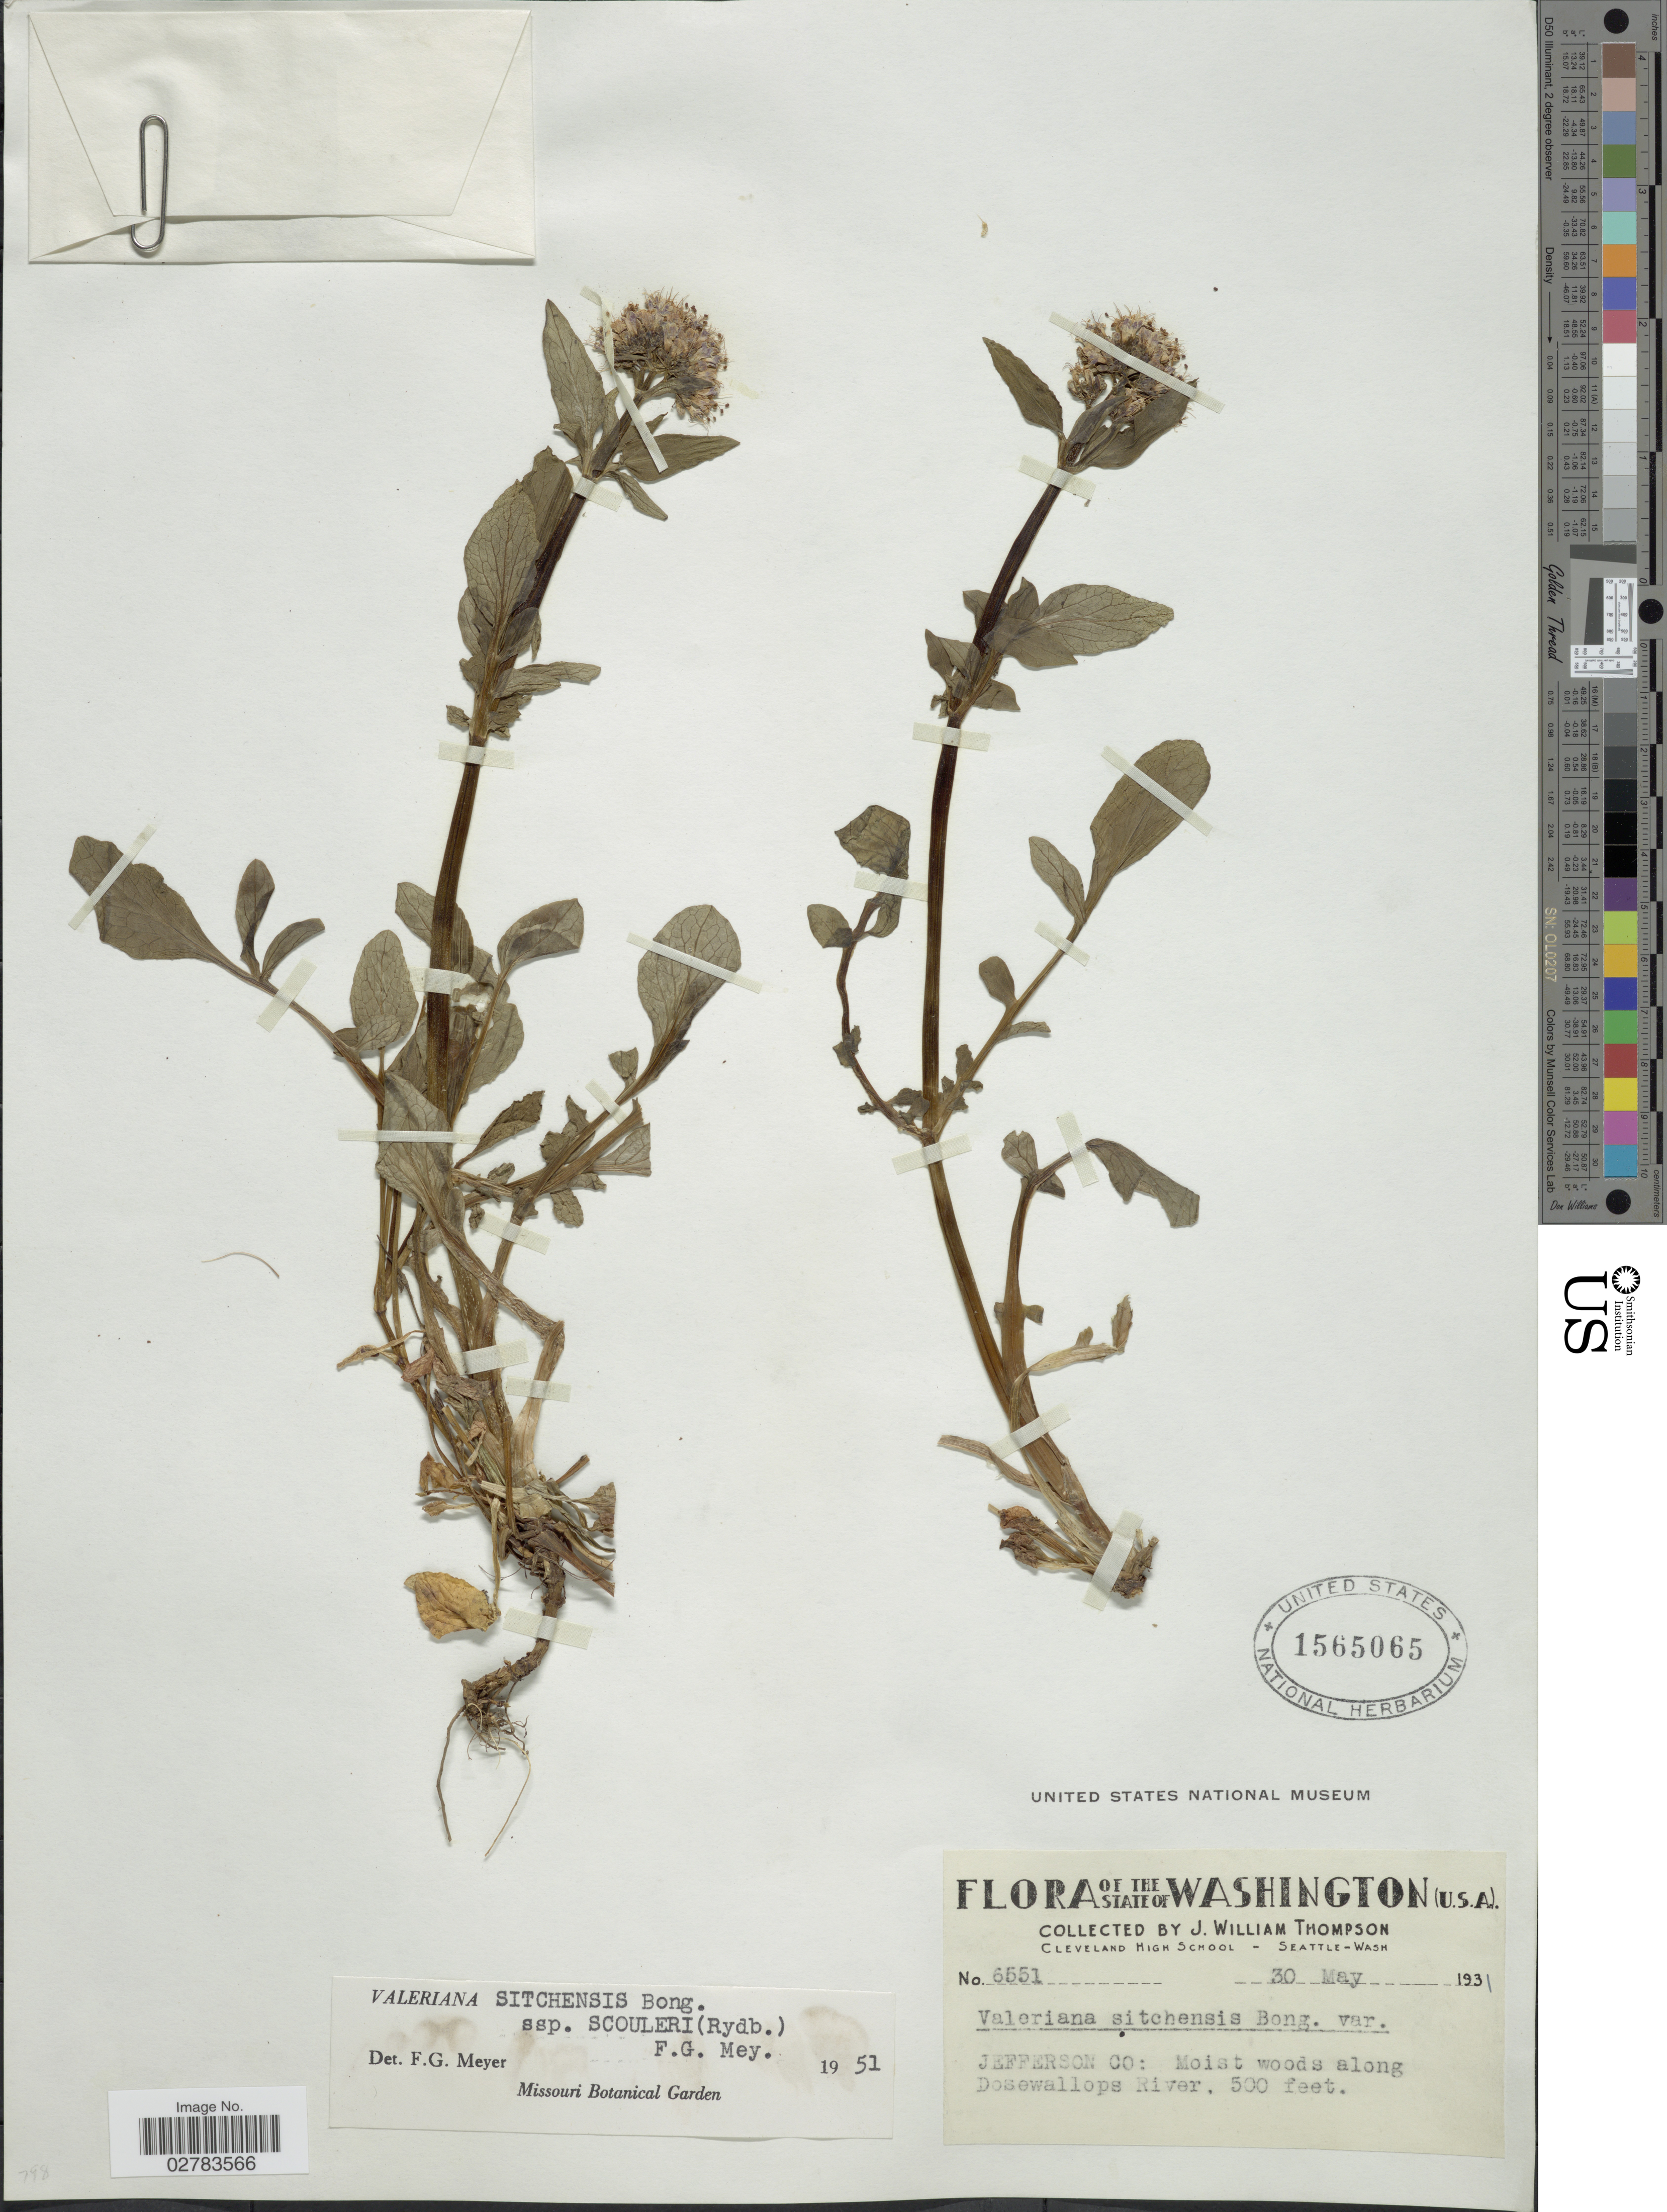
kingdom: Plantae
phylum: Tracheophyta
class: Magnoliopsida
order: Dipsacales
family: Caprifoliaceae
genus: Valeriana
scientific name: Valeriana sitchensis subsp. scouleri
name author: (Rydb.) F.G. Mey.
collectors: J. W. Thompson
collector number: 6551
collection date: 1931-05-30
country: United States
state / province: Washington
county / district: Jefferson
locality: Jefferson Co: Moist woods along Dosewallops River.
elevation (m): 152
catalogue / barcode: US 1565065